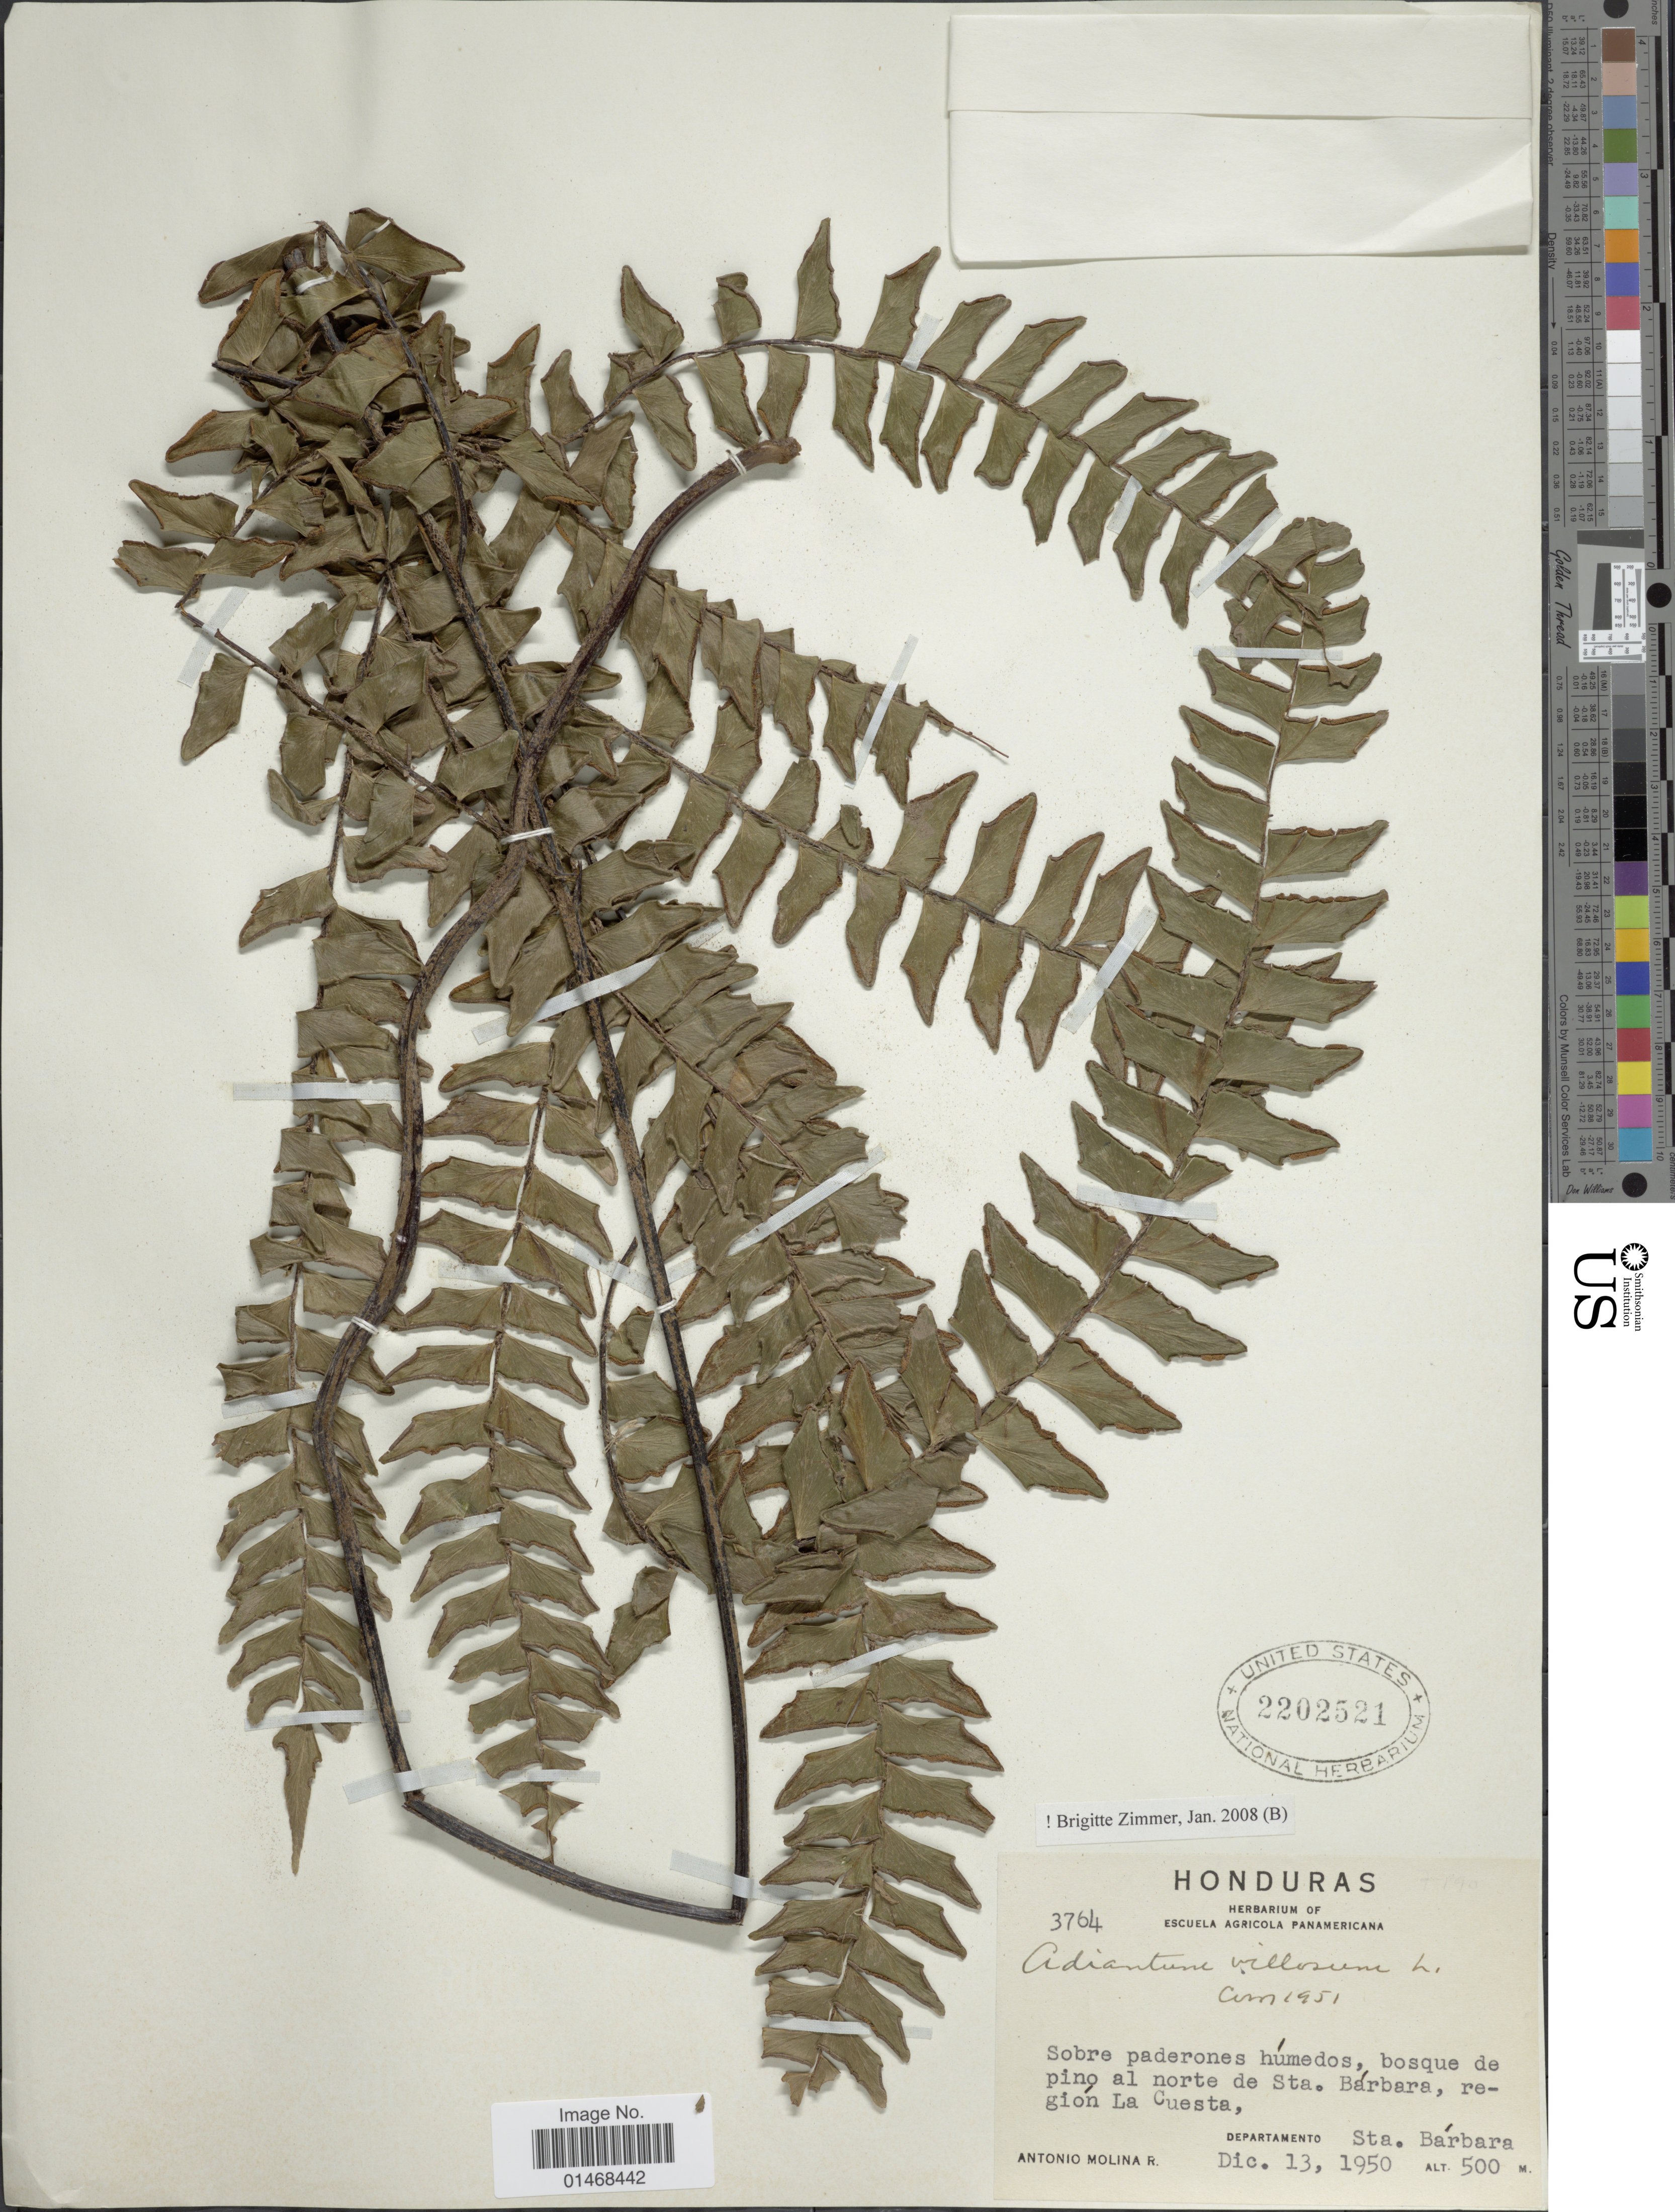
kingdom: Plantae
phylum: Tracheophyta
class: Polypodiopsida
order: Polypodiales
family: Pteridaceae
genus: Adiantum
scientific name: Adiantum villosum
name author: L.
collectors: A. Molina R.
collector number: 3764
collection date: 1950-12-13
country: Honduras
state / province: Santa Bárbara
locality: Sobre paderones húmedos, bosque de pino al norte de Sta Bárbara, region La Cuesta,Departamento Sta Bárbara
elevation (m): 500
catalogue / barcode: US 2202521